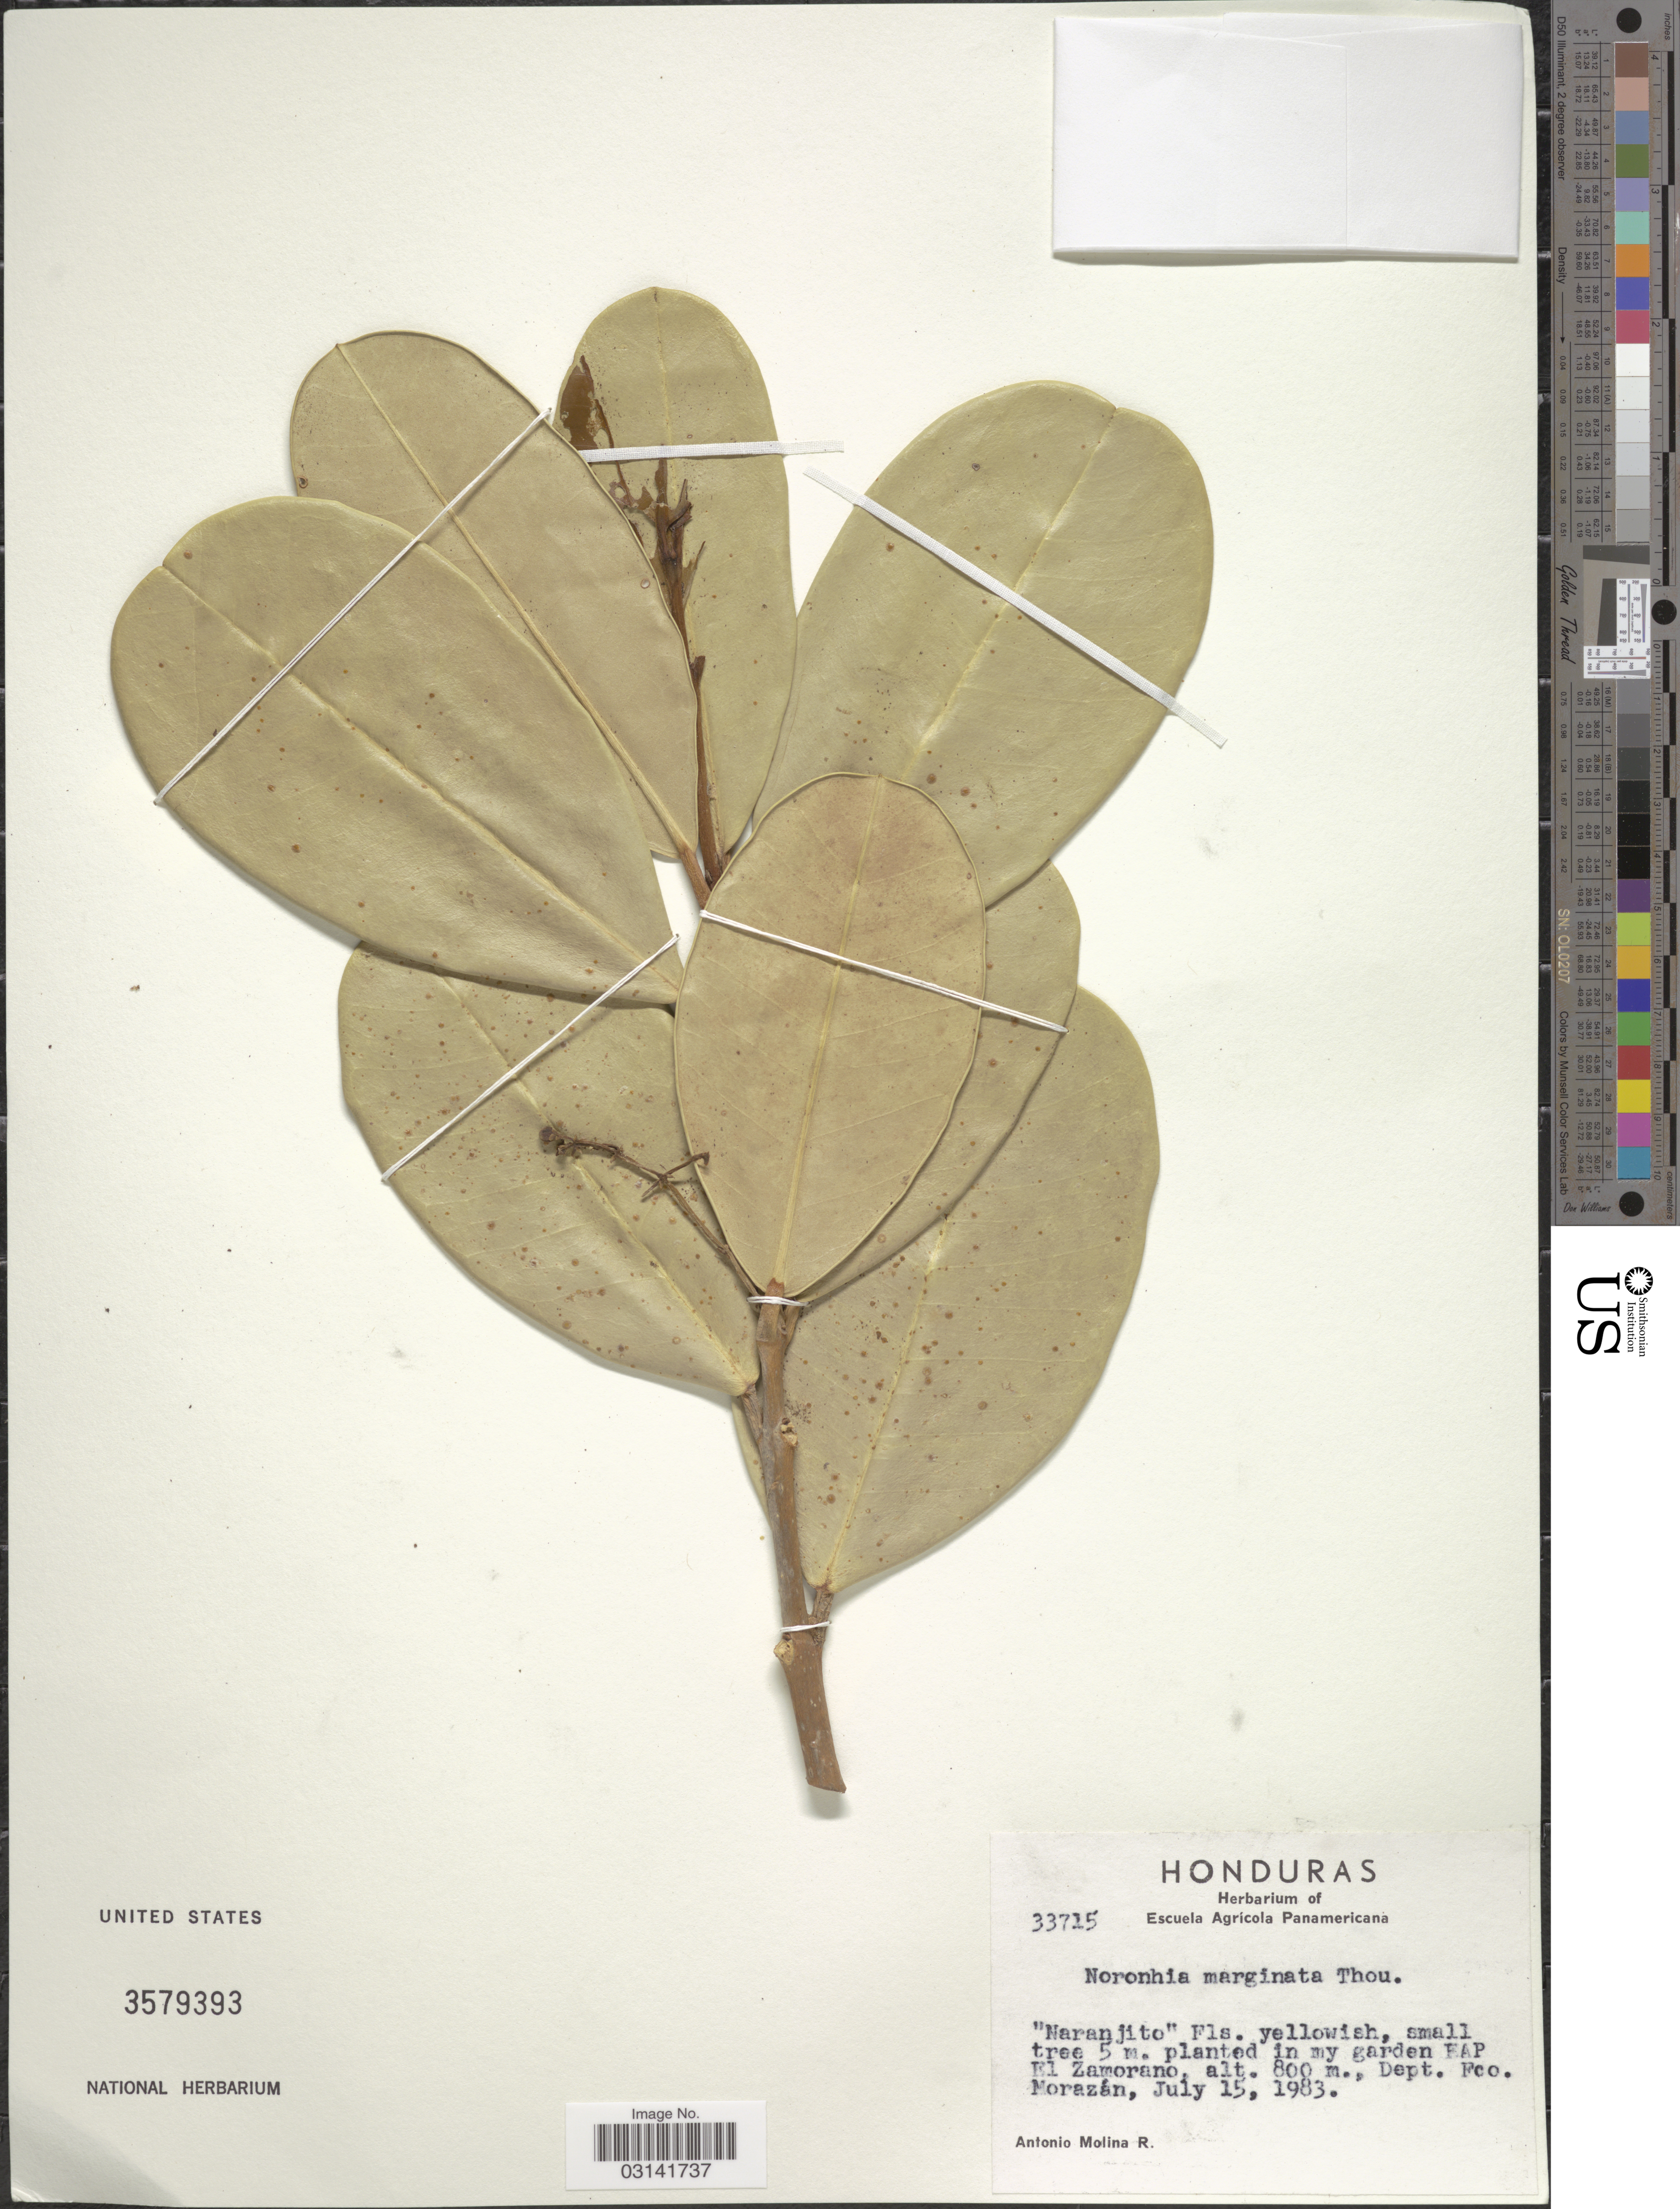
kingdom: Plantae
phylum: Tracheophyta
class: Magnoliopsida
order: Lamiales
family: Oleaceae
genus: Noronhia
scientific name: Noronhia marginata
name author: Thouars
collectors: A. Molina R.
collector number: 33715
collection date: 1983-07-15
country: Honduras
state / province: Fco. Morazán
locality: In my garden EAP El Zamorano. Dept. Fco. Morazán.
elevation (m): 800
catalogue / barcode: US 3579393